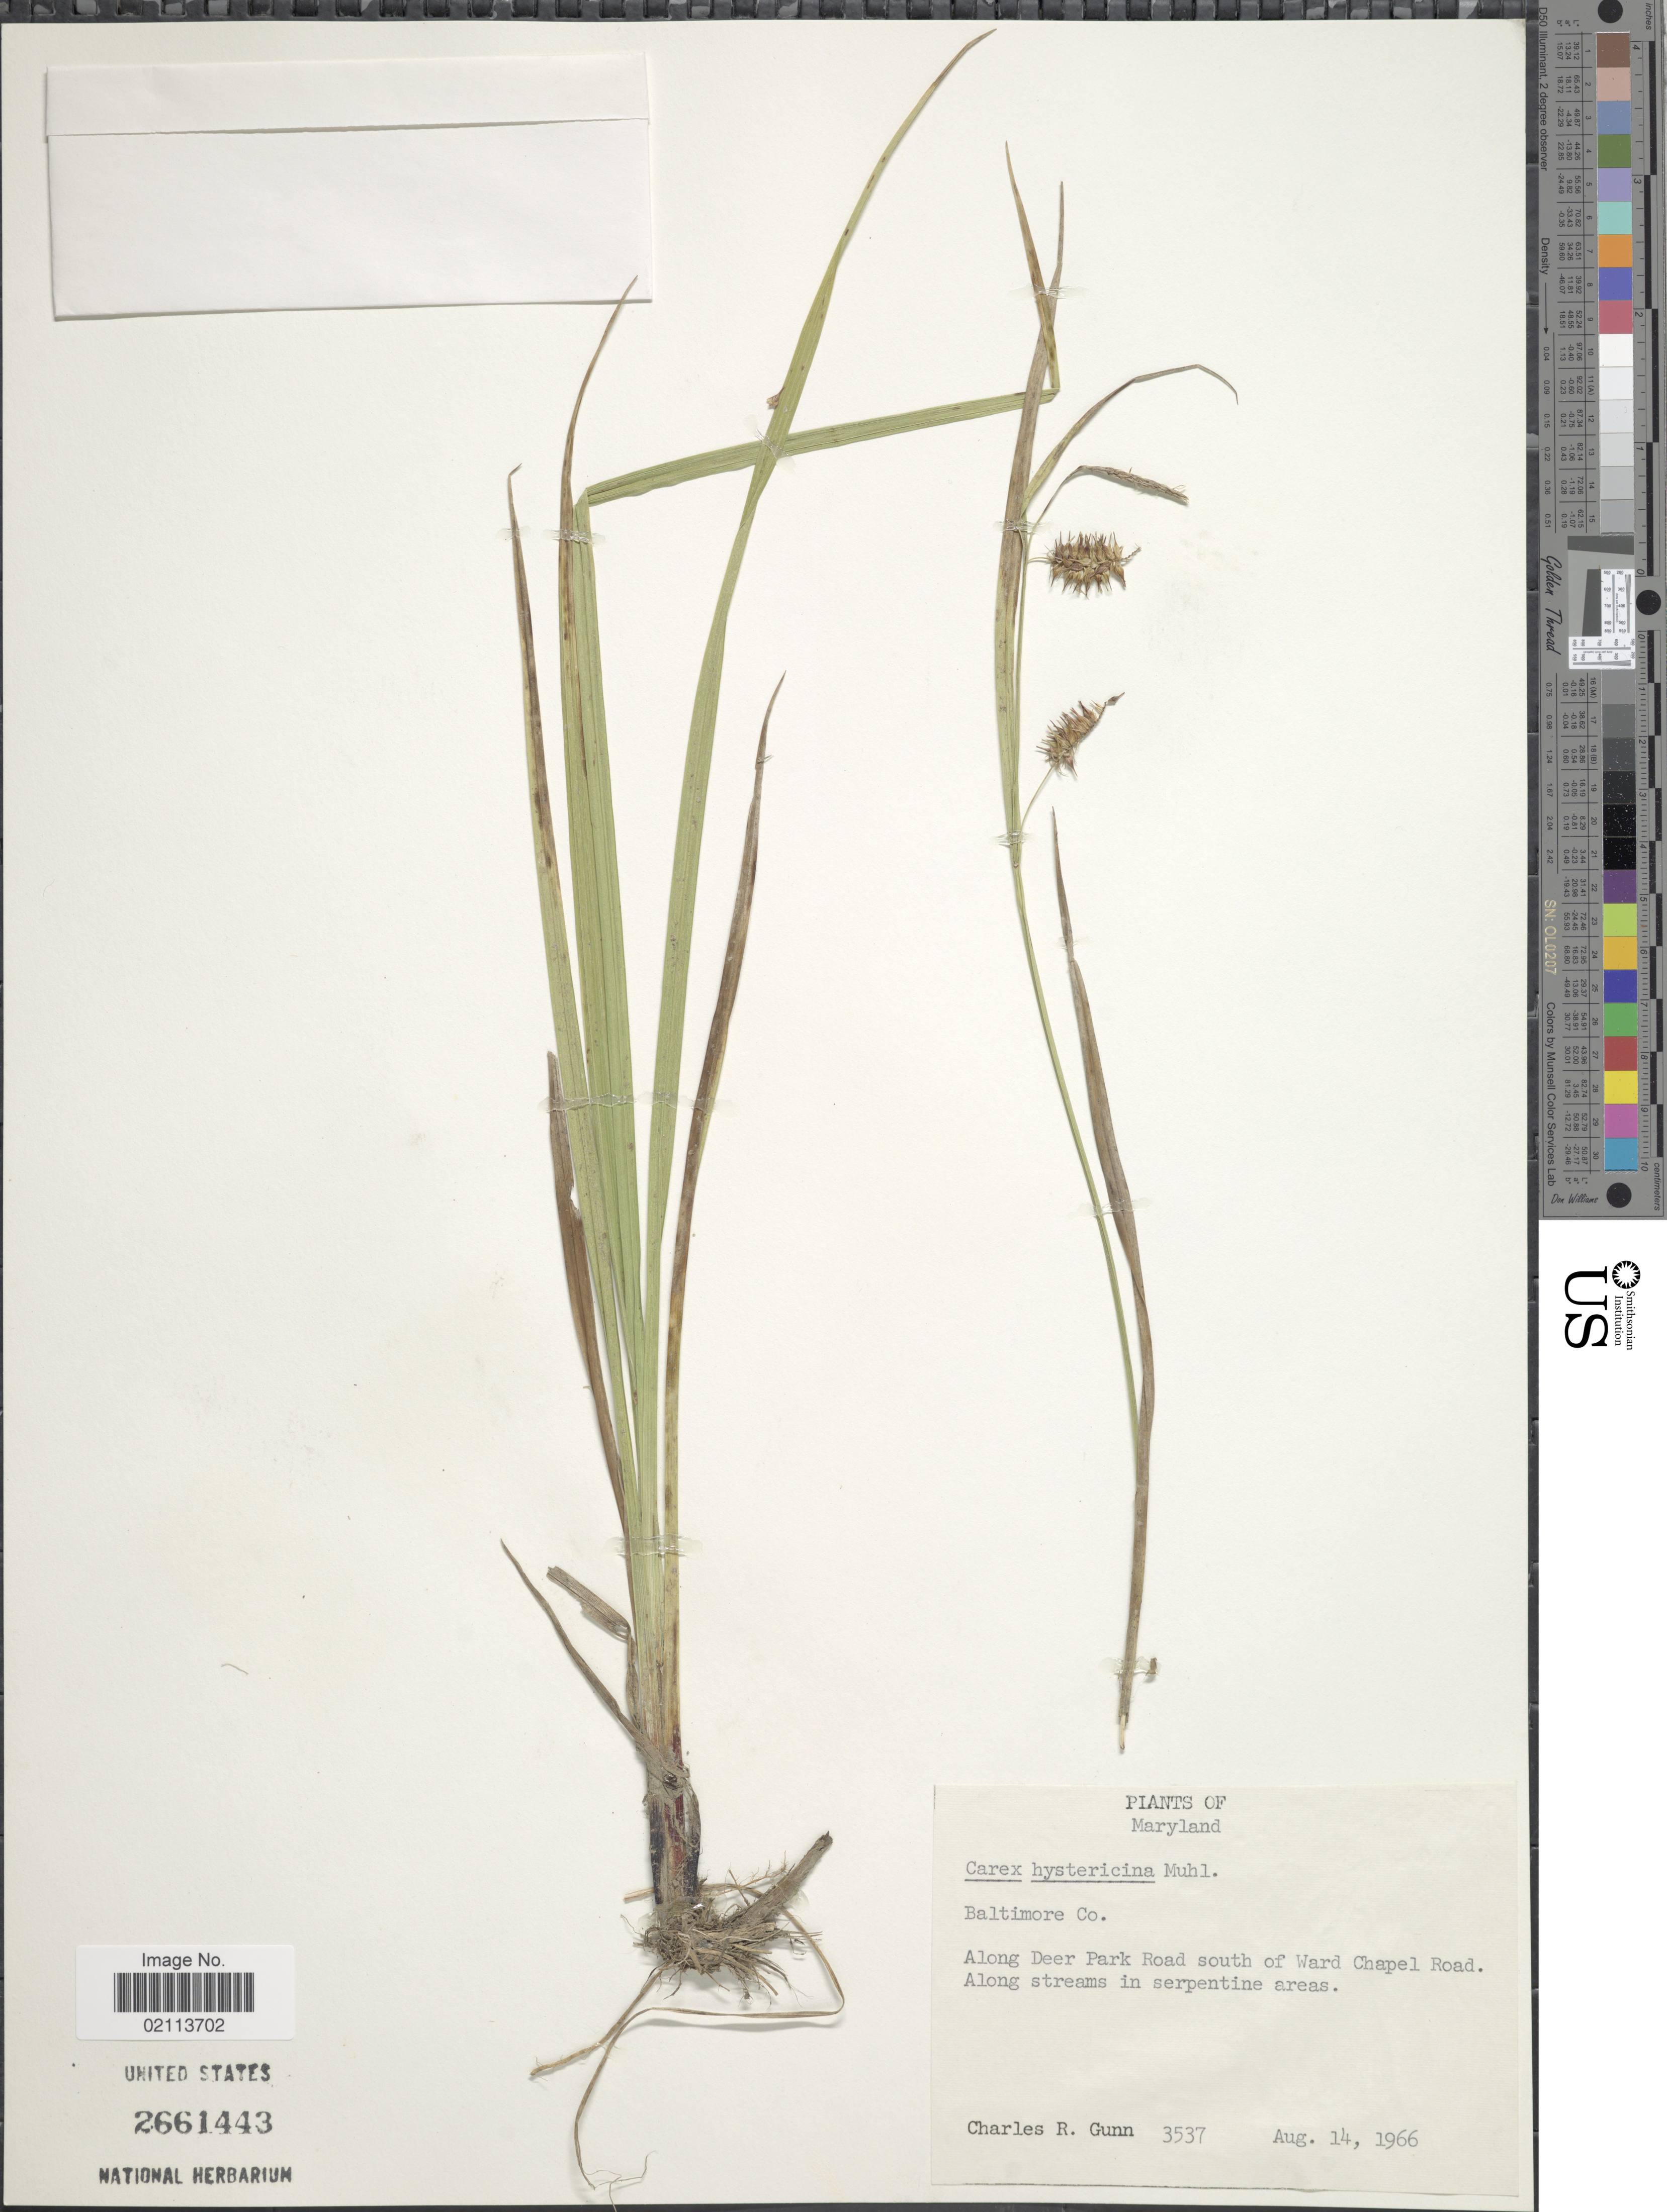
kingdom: Plantae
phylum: Tracheophyta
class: Liliopsida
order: Poales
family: Cyperaceae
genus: Carex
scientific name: Carex hystericina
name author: Muhl. ex Willd.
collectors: C. R. Gunn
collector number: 3537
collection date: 1966-08-14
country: United States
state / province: Maryland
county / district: Baltimore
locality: Baltimore Co., Along Deer Park Road south of Ward Chapel Road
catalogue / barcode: US 2661443